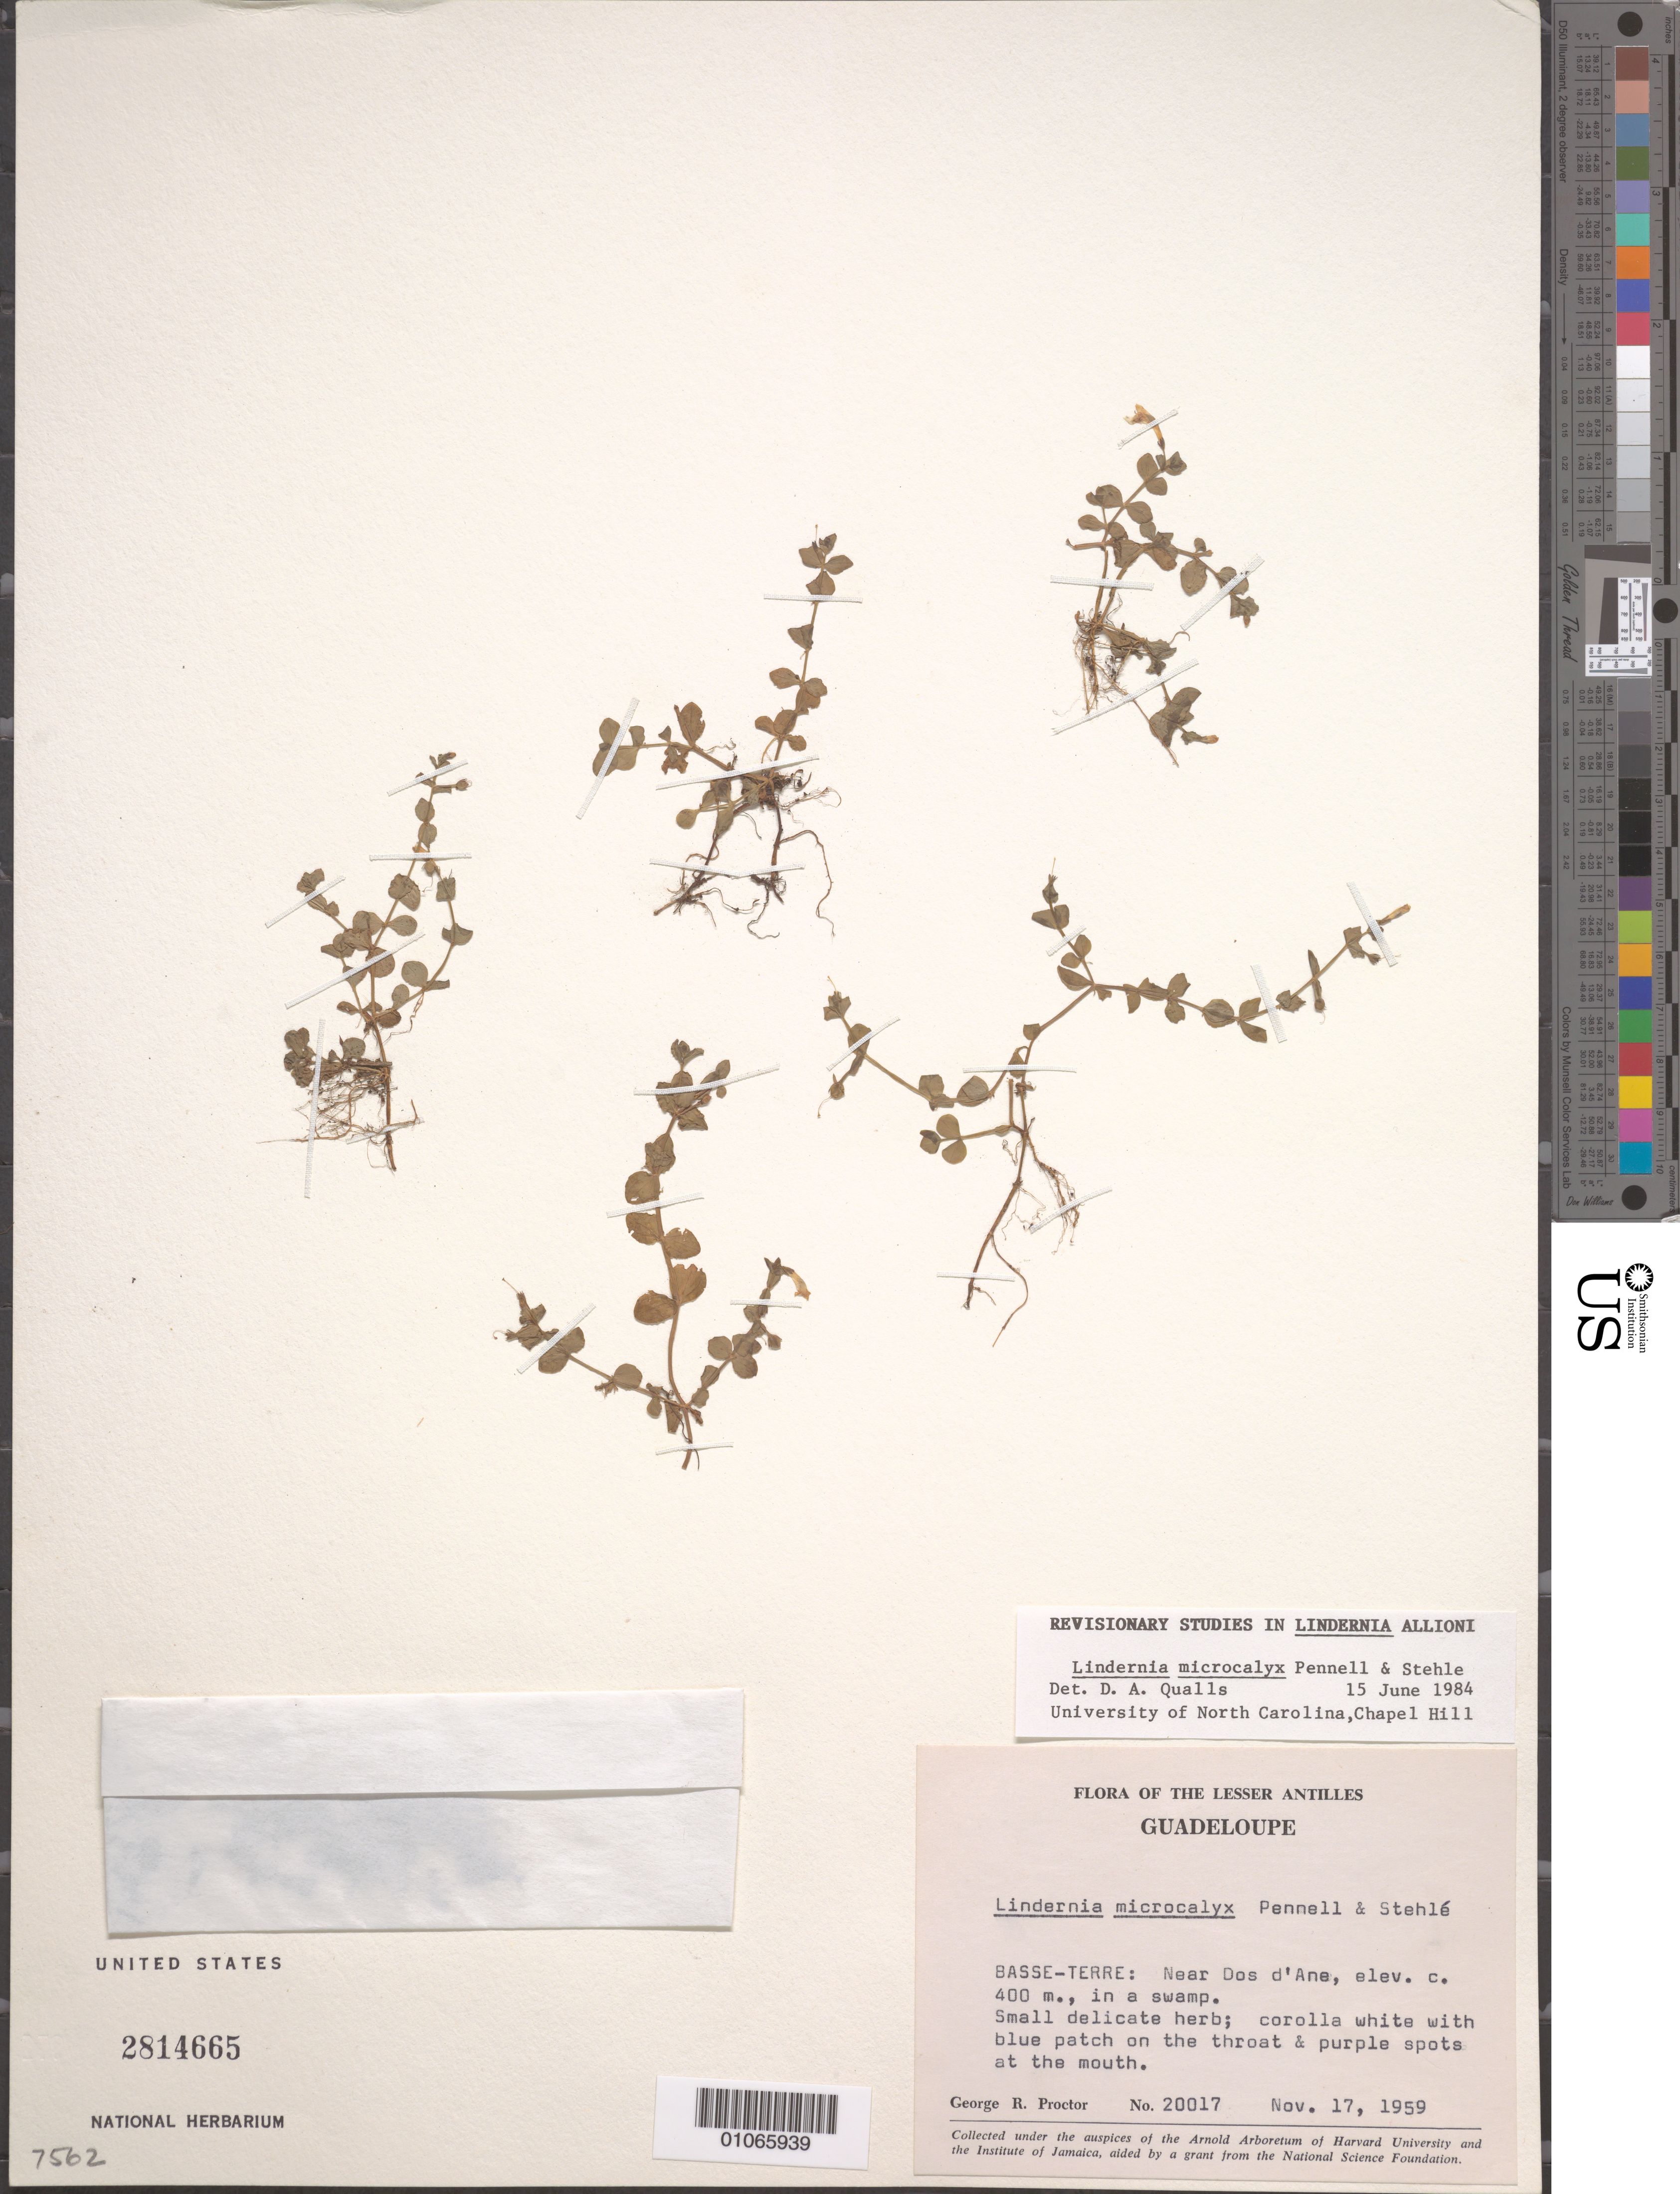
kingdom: Plantae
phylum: Tracheophyta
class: Magnoliopsida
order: Lamiales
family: Linderniaceae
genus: Lindernia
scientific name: Lindernia rotundifolia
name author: (L.) Alston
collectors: G. R. Proctor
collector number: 20017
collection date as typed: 17 Nov 1959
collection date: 1959-11-17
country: Guadeloupe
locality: Basse-Terre: near Dos d'ana, in a swamp.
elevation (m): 400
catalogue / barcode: US 2814665